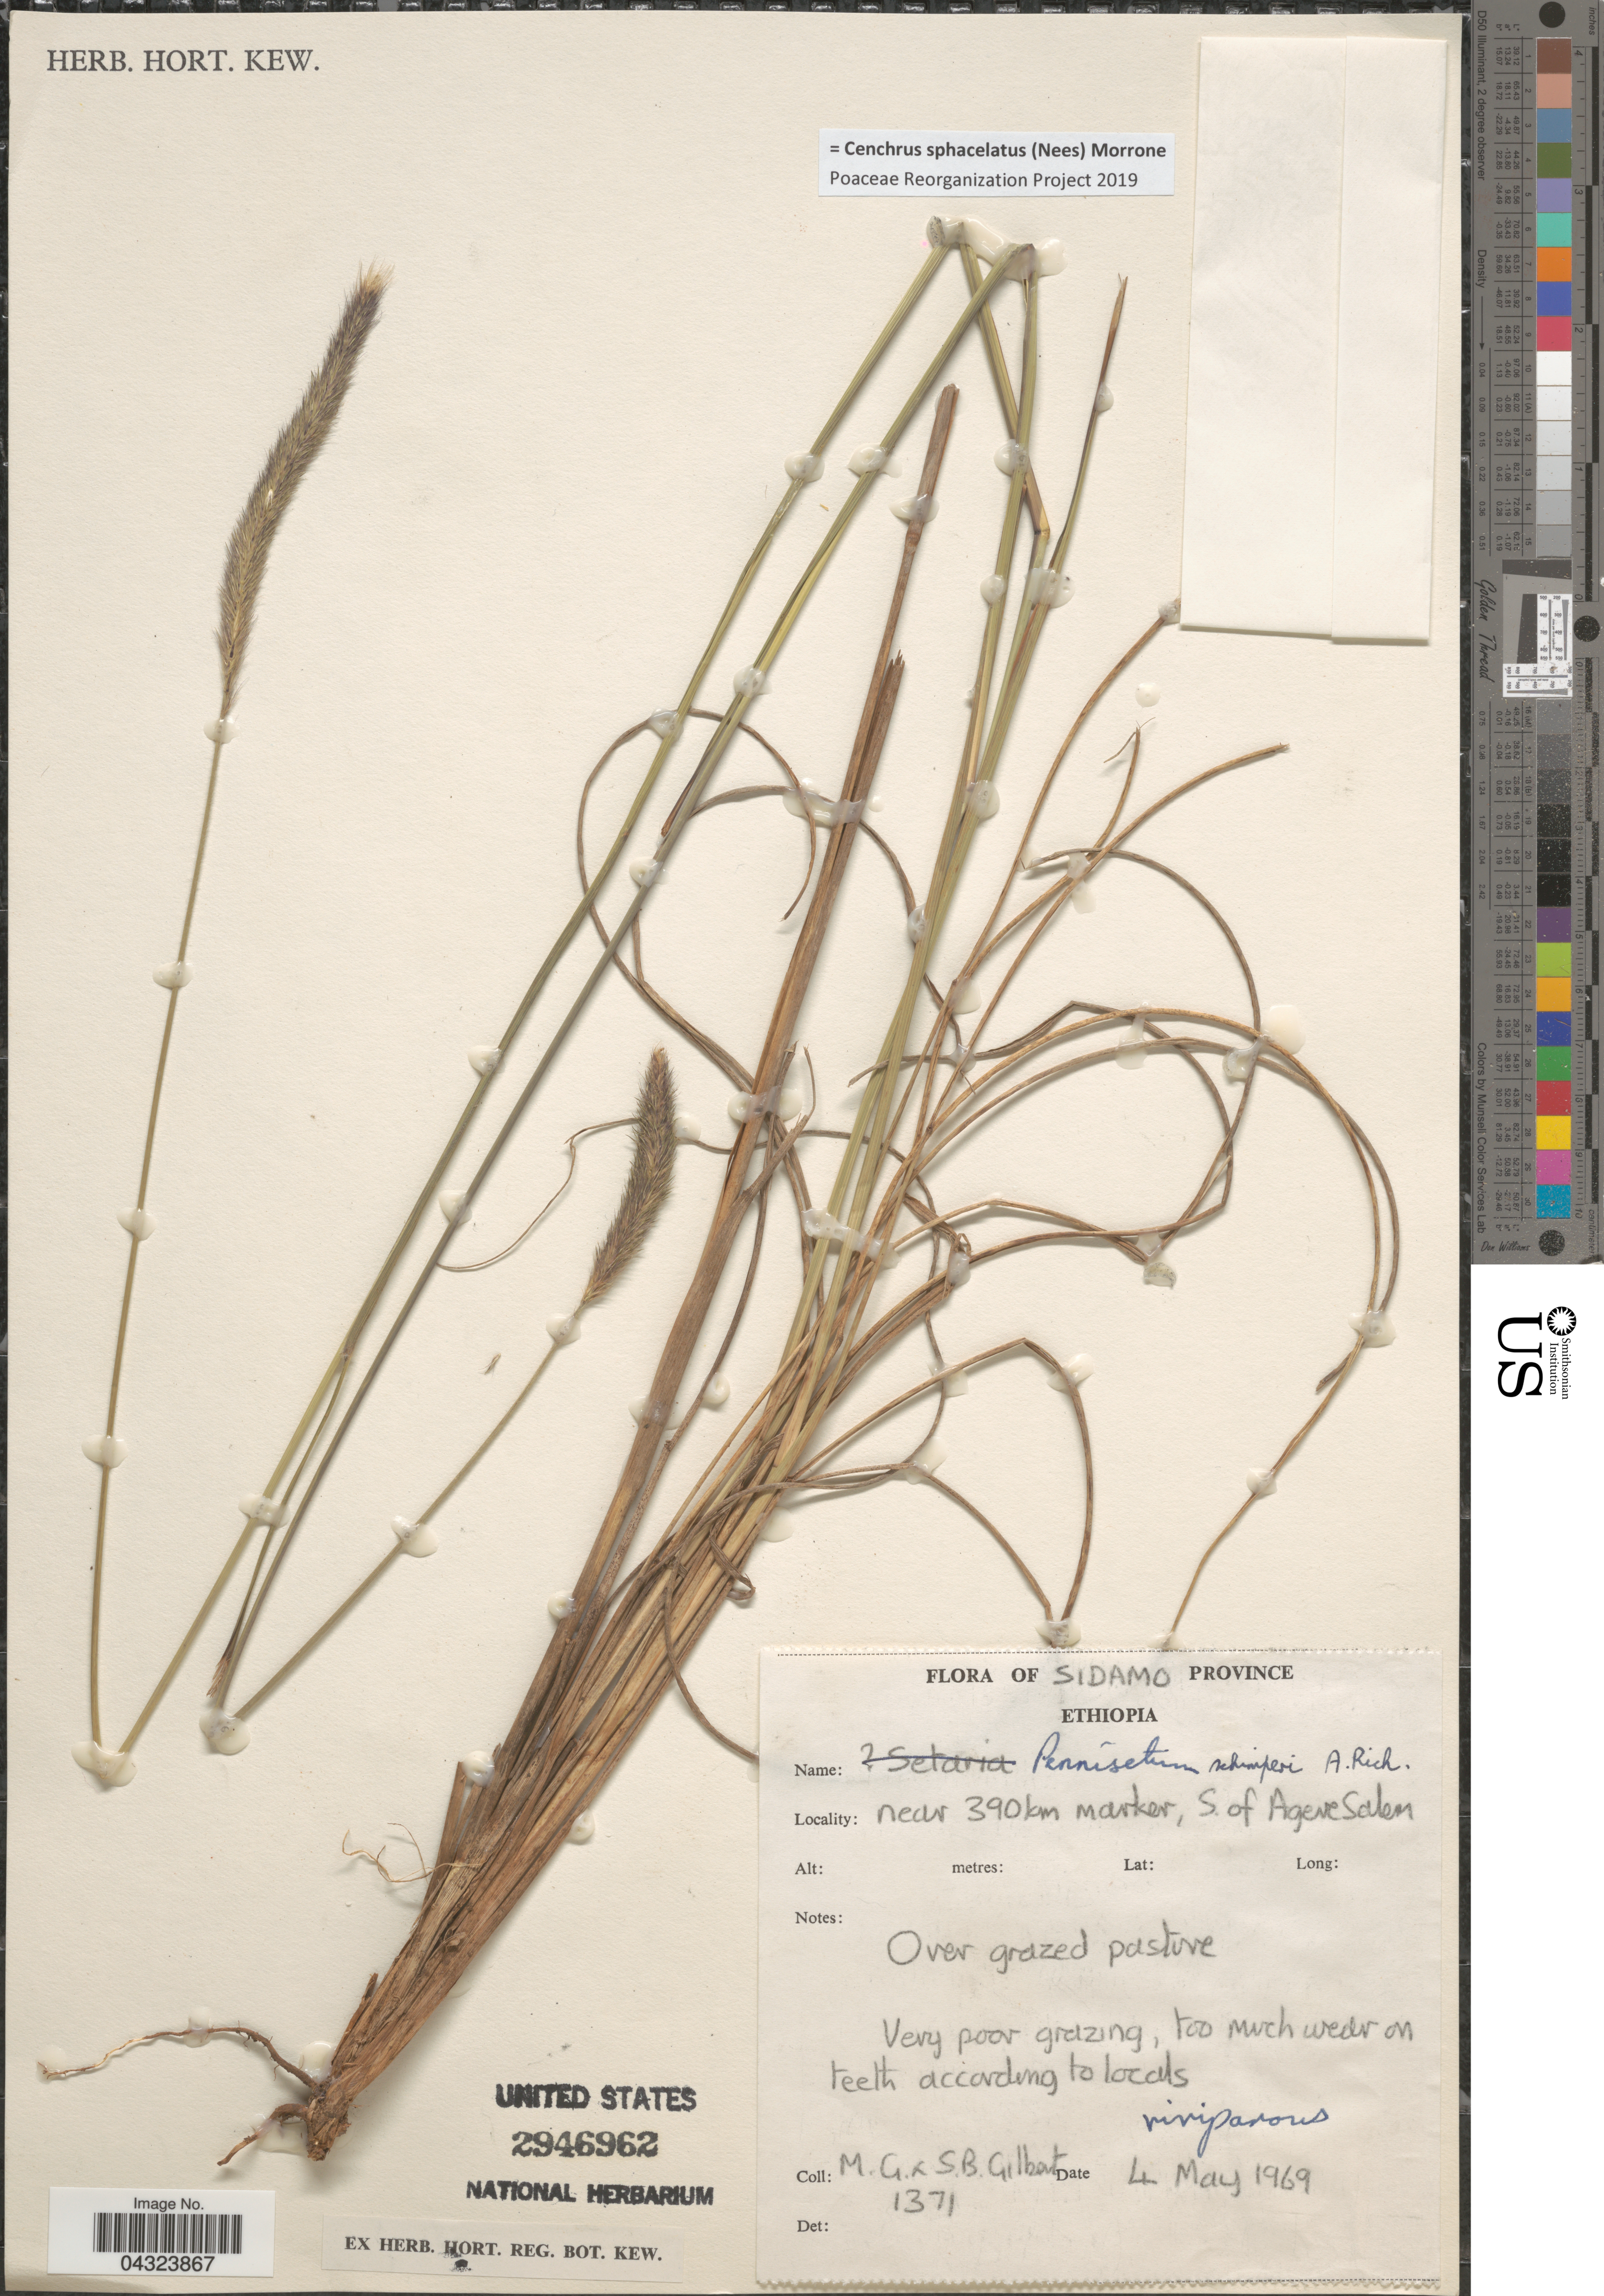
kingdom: Plantae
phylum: Tracheophyta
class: Liliopsida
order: Poales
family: Poaceae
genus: Cenchrus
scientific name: Cenchrus sphacelatus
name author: (Nees) Morrone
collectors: M. G. Gilbert & S. Gilbert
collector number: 1371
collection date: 1969-05-04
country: Ethiopia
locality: Sidamo Province. Near 390km marker, S. of Ageve Salem.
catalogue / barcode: US 2946962